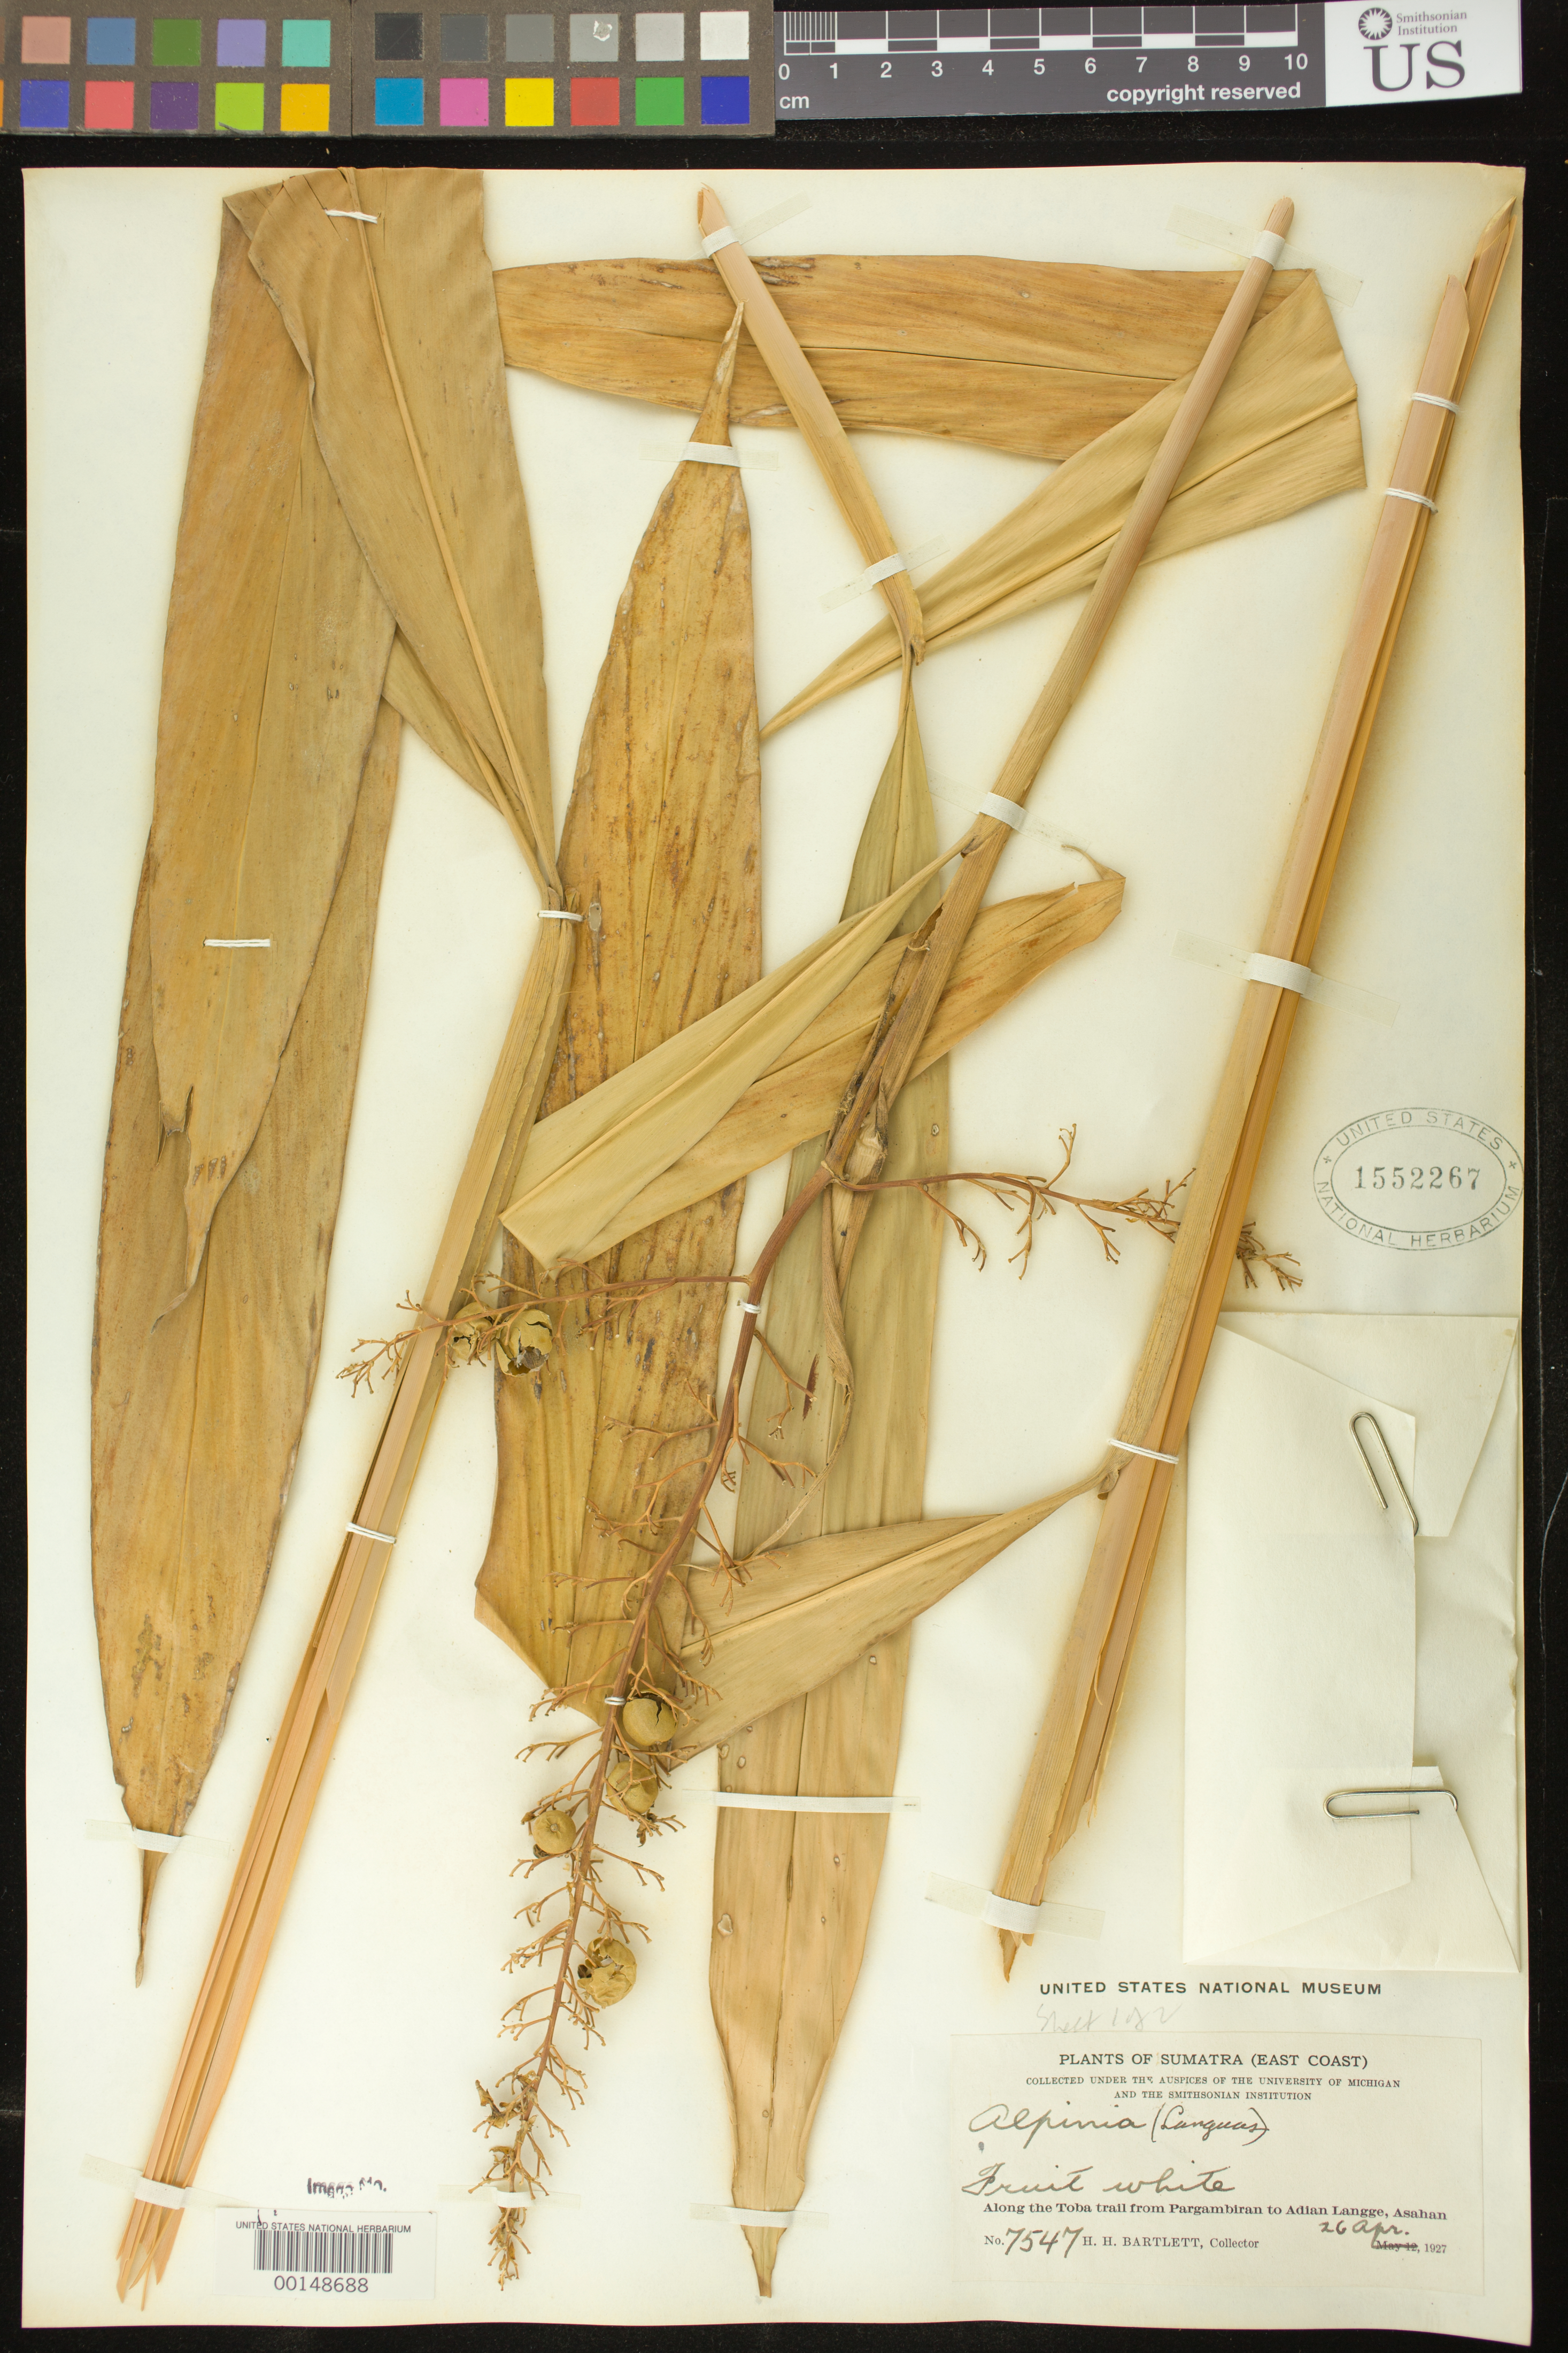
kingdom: Plantae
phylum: Tracheophyta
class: Liliopsida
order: Zingiberales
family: Zingiberaceae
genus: Alpinia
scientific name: Alpinia sp.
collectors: H. H. Bartlett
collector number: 7547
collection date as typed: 26 Apr 1927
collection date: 1927-04-26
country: Indonesia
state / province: Sumatra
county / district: Sumatera Utara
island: Sumatra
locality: Along Toba Trail from Pargambiran to Adian Langge, Asahan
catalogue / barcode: US 1552267